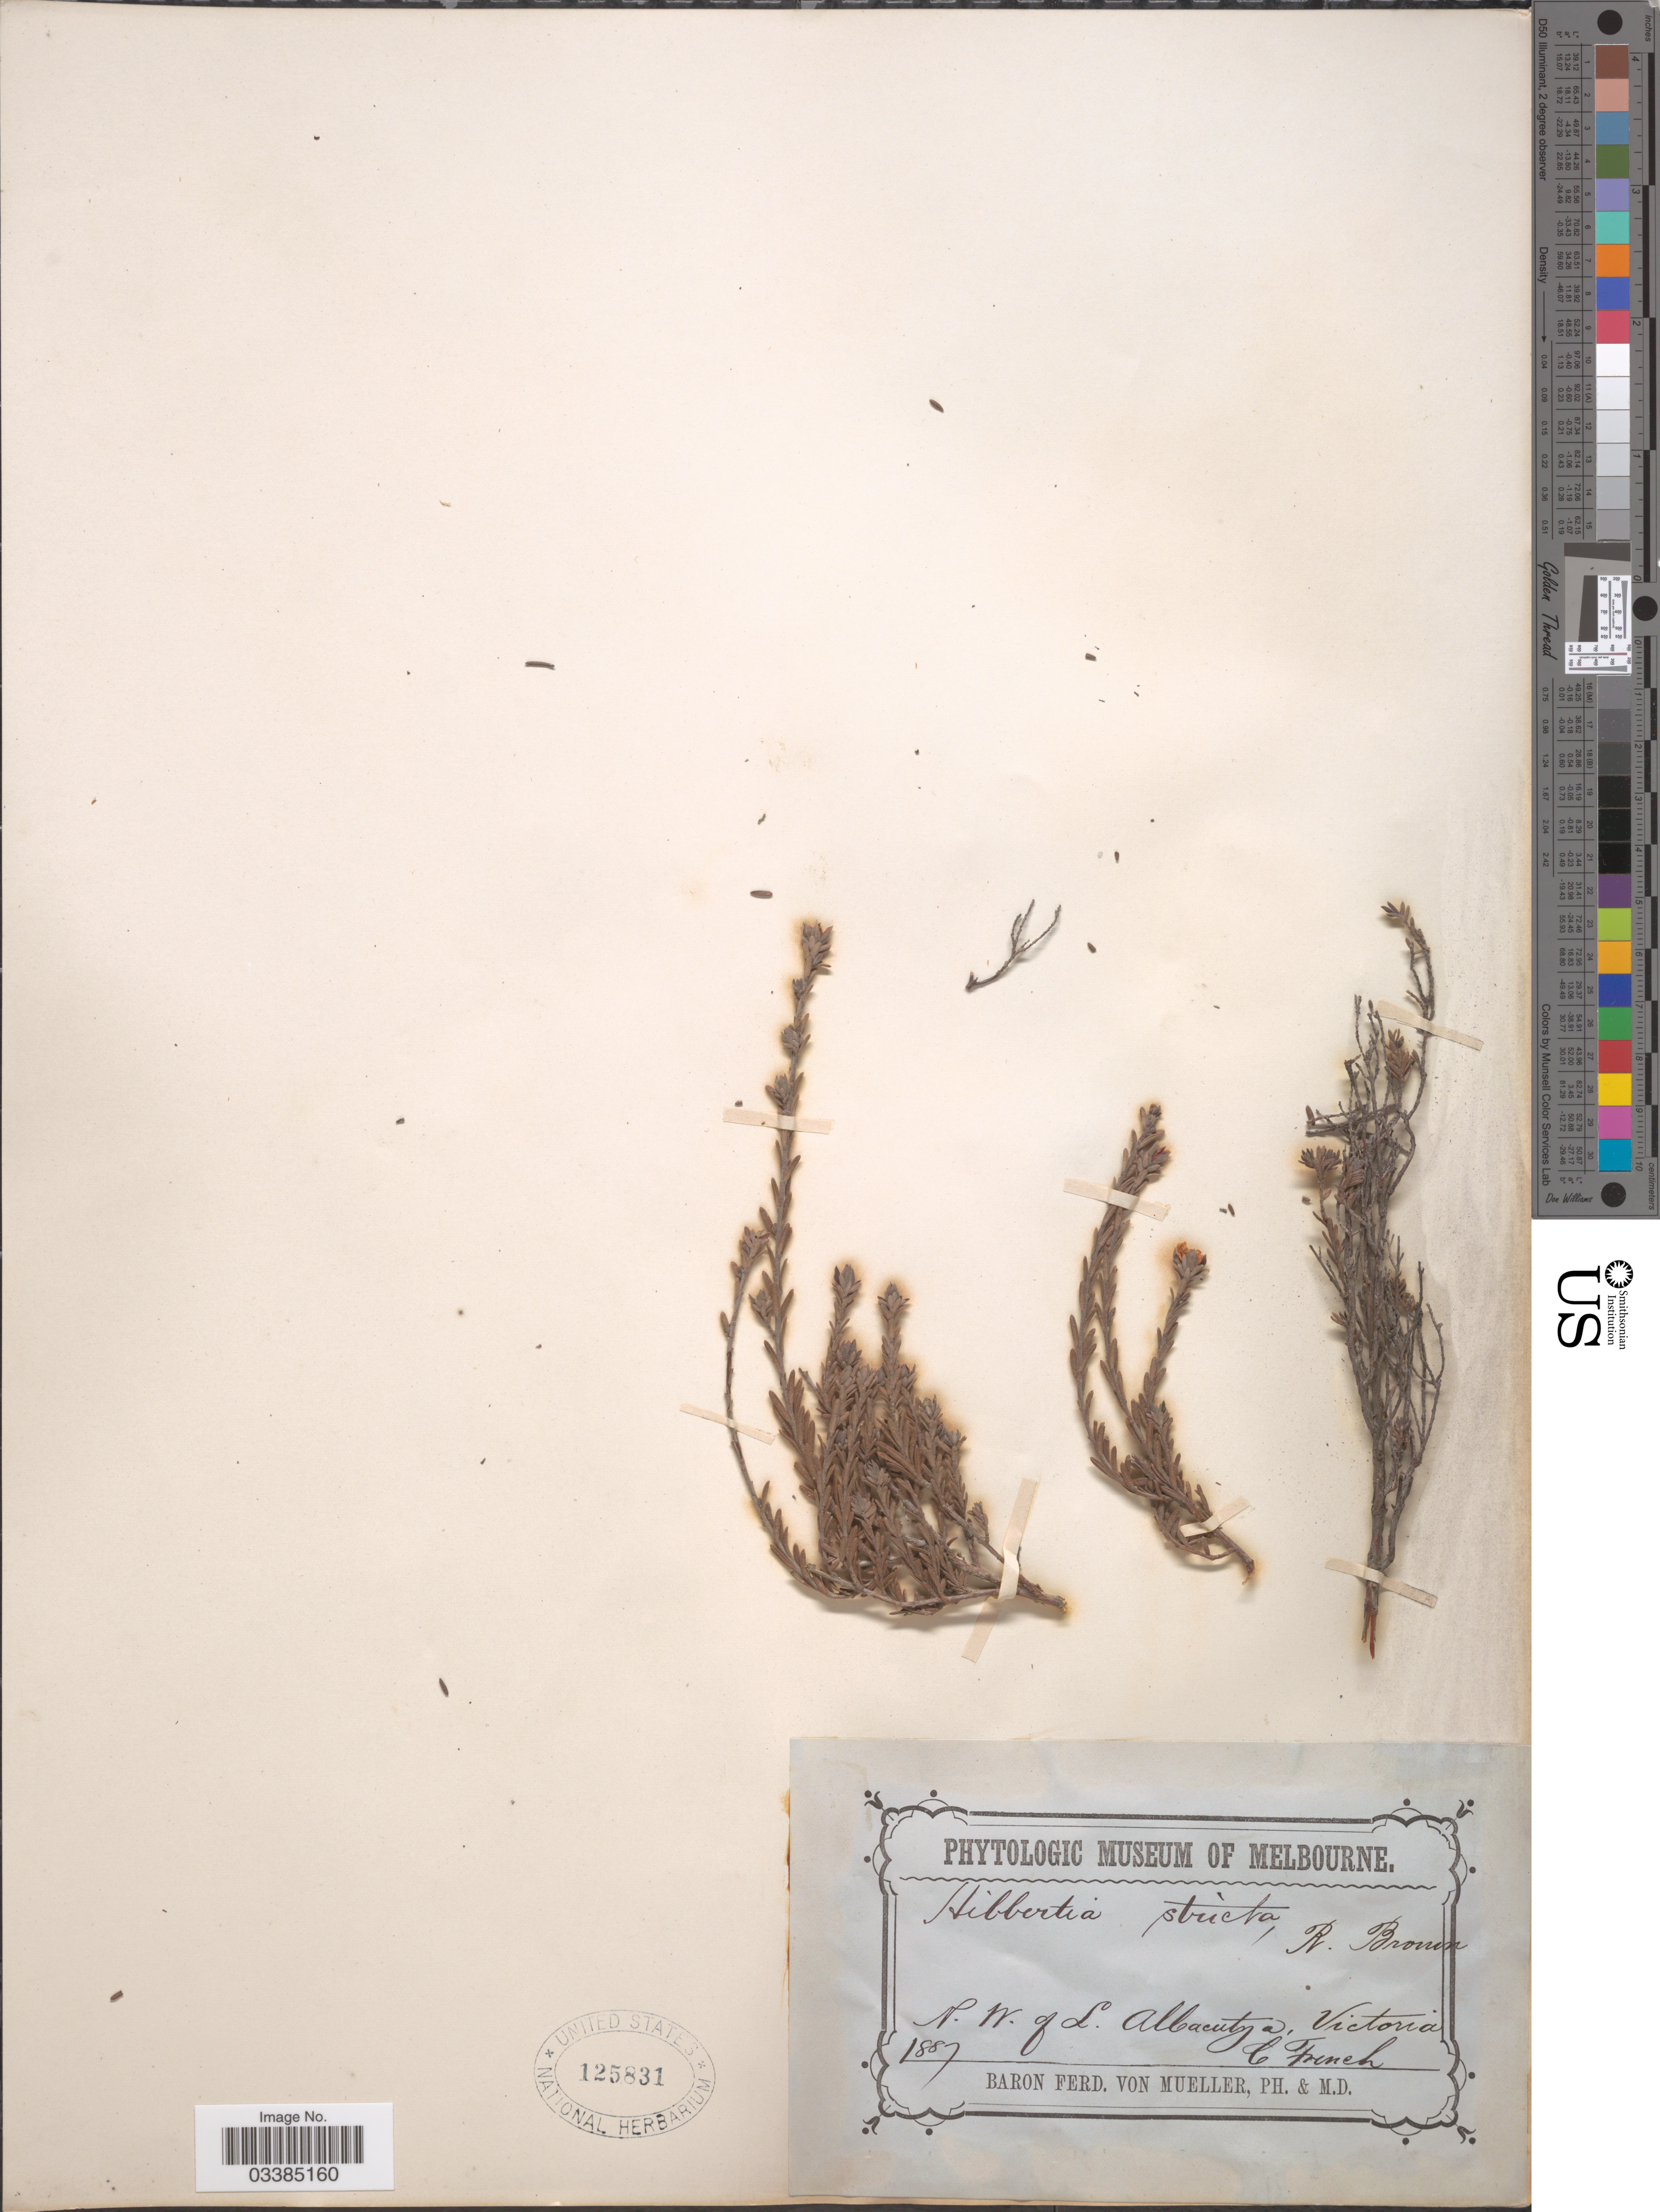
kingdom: Plantae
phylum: Tracheophyta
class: Magnoliopsida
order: Dilleniales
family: Dilleniaceae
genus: Hibbertia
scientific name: Hibbertia stricta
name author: R. Br. ex DC.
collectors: C. French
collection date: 1887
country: Australia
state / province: Victoria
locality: N.w. of L. Albacutya, Victoria.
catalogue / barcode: US 125831